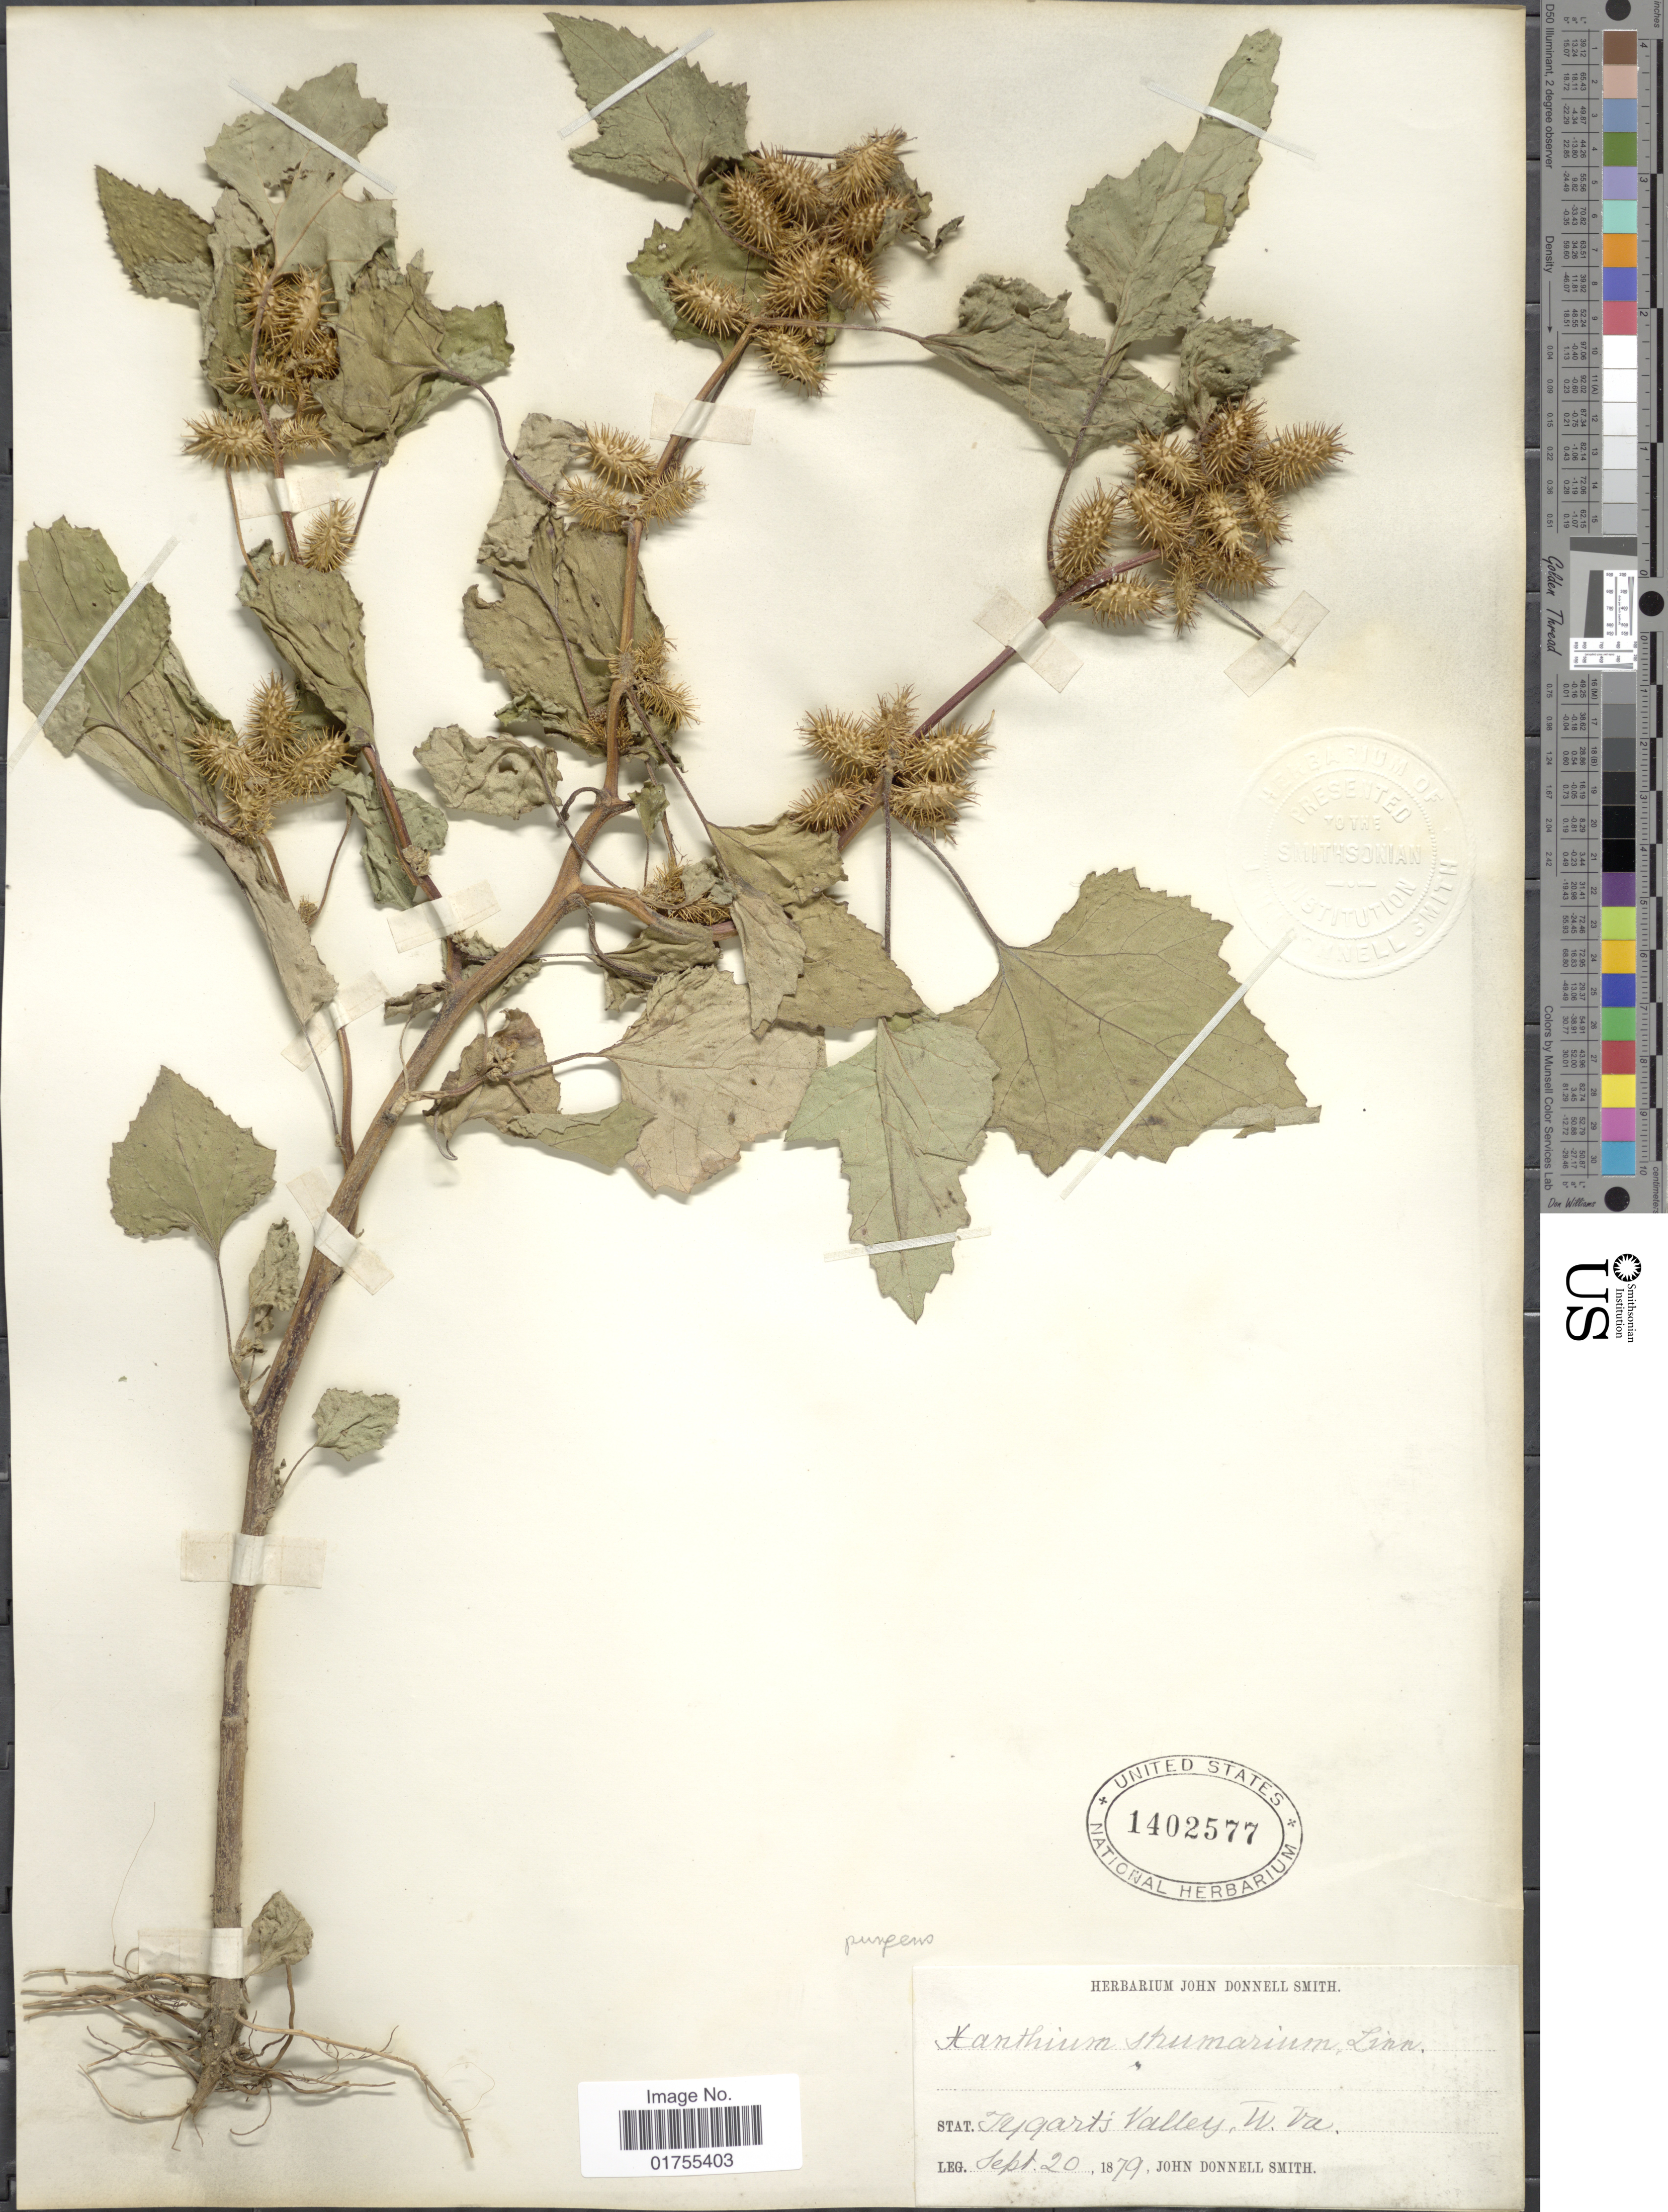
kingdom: Plantae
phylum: Tracheophyta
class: Magnoliopsida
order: Asterales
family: Asteraceae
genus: Xanthium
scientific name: Xanthium strumarium var. glabratum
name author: Mill.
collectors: J. Donnell Smith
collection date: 1879-09-20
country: United States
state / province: West Virginia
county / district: Randolph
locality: Tygart's Valley, W. Va.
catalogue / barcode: US 1402577